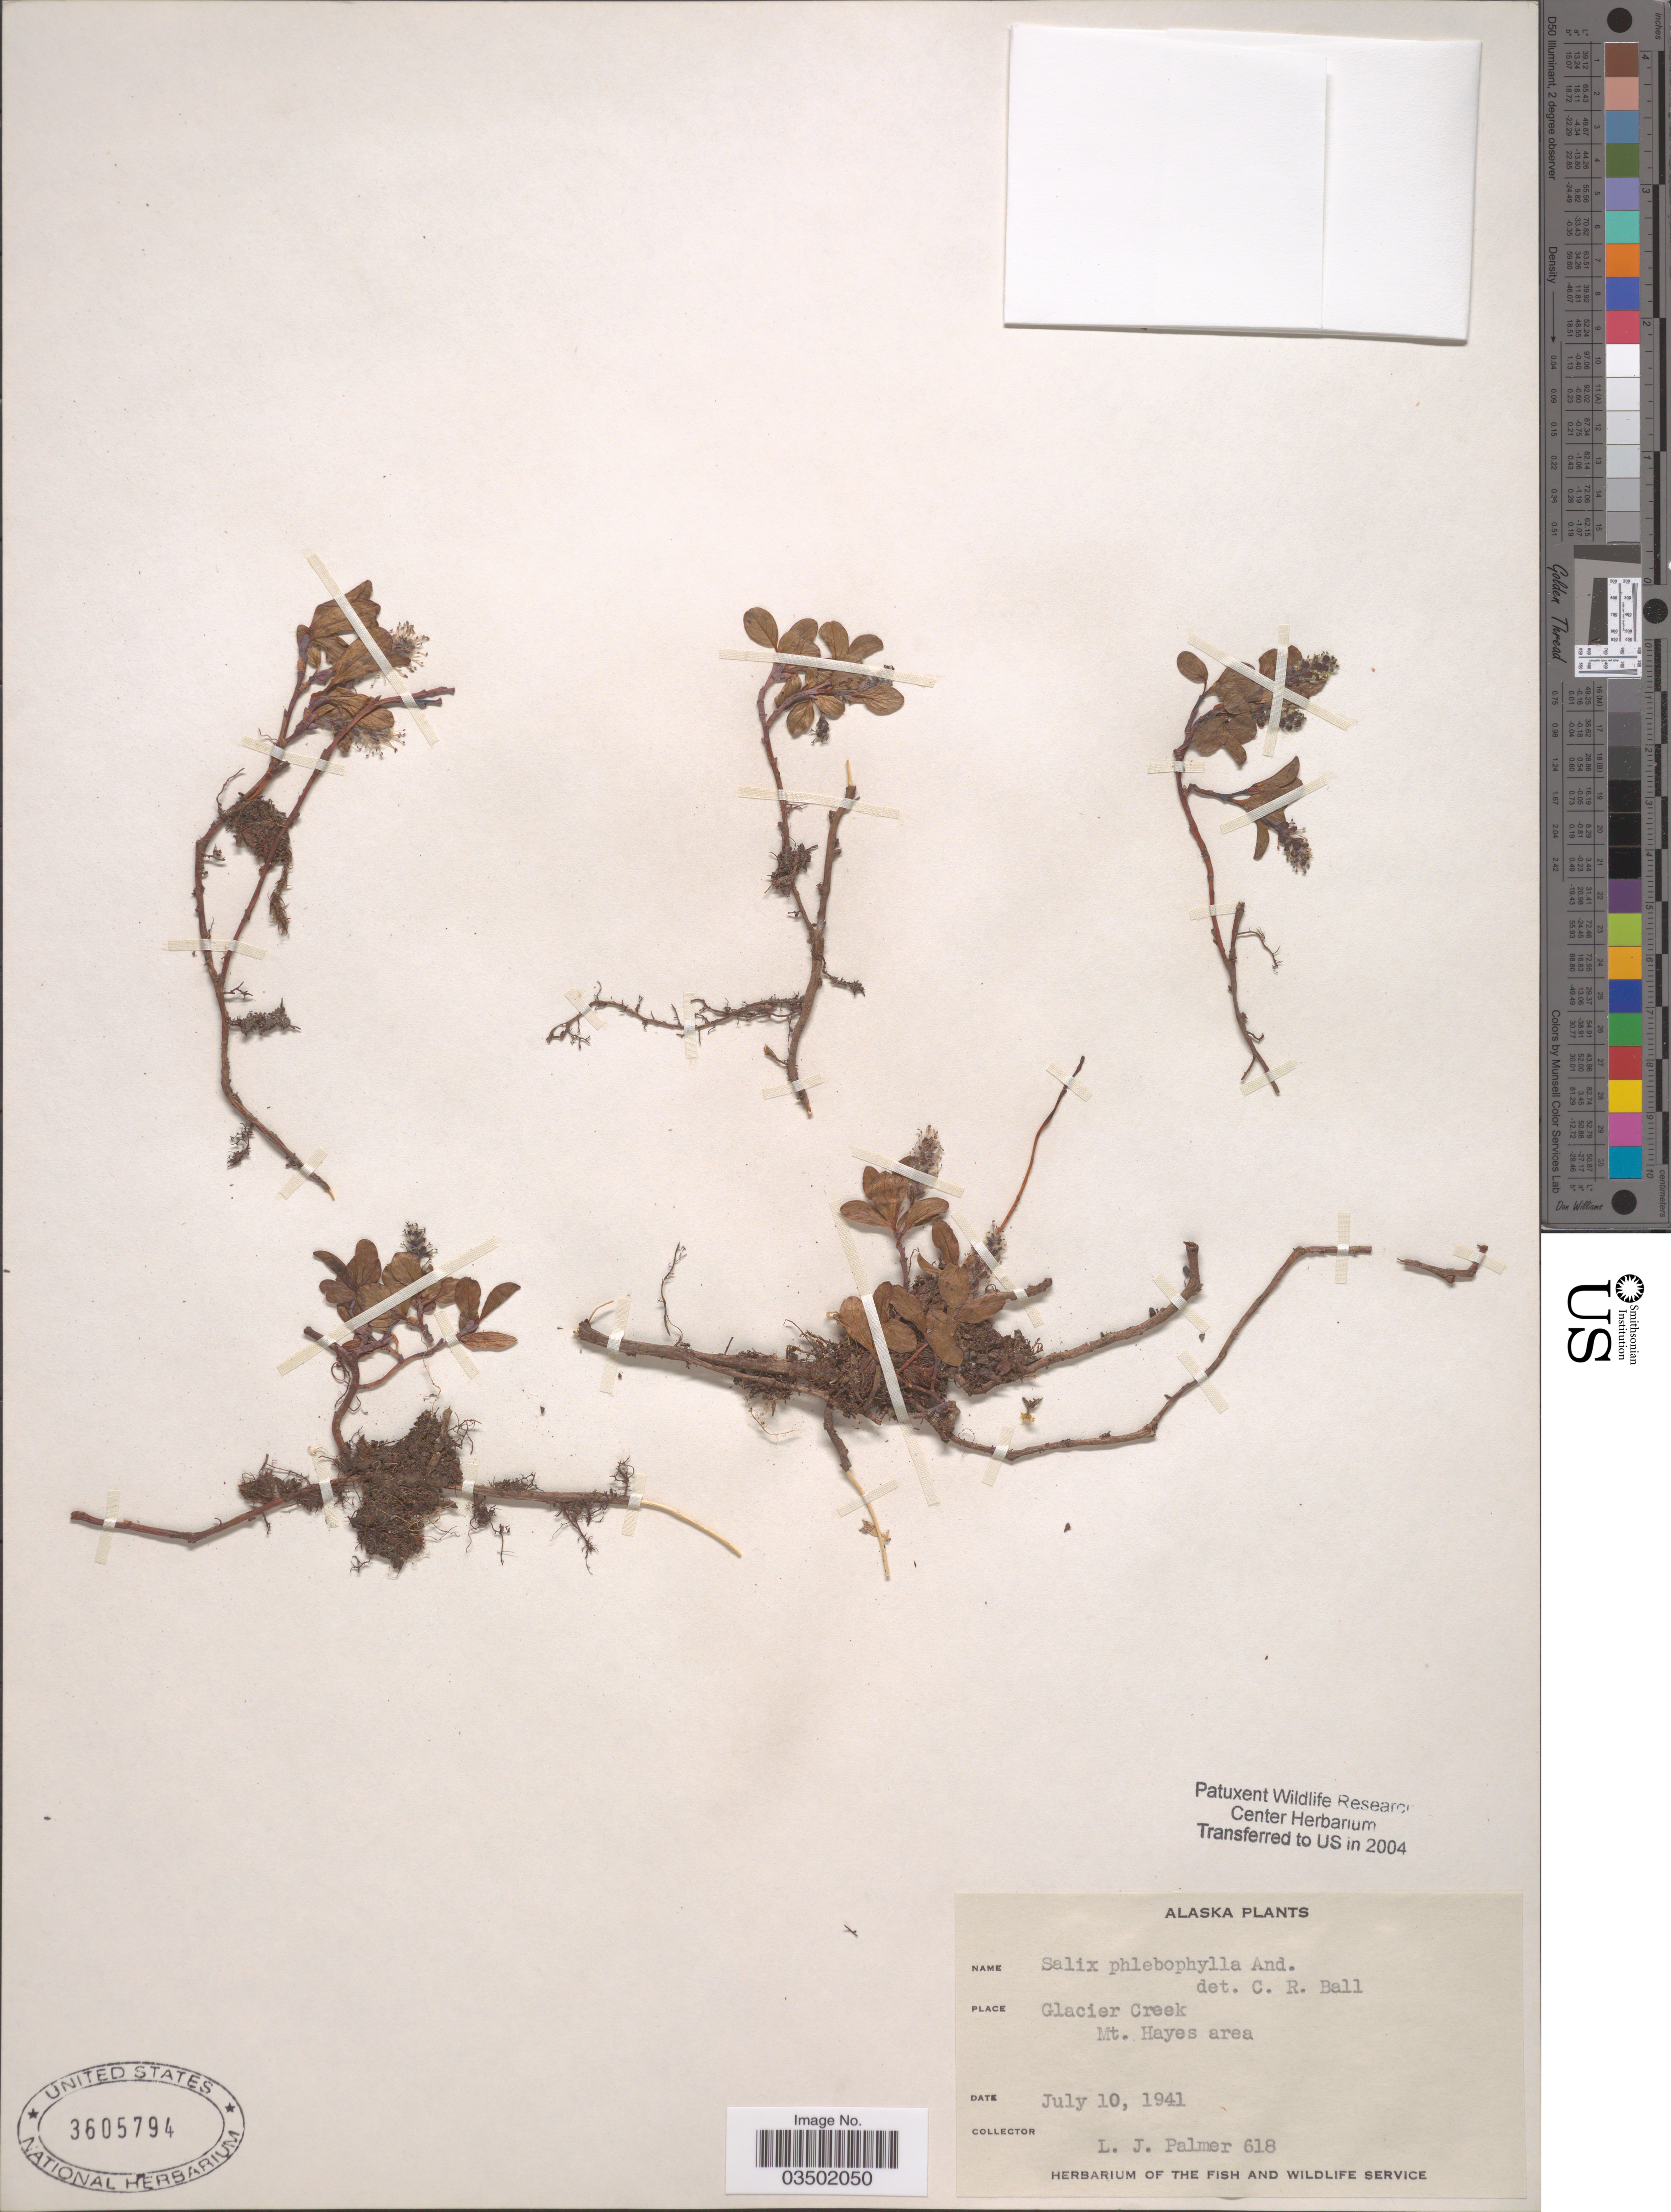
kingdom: Plantae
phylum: Tracheophyta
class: Magnoliopsida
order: Malpighiales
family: Salicaceae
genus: Salix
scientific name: Salix phlebophylla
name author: Andersson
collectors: L. J. Palmer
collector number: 618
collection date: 1941-07-10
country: United States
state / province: Alaska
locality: Glacier Creek. Mt. Hayes area.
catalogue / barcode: US 3605794